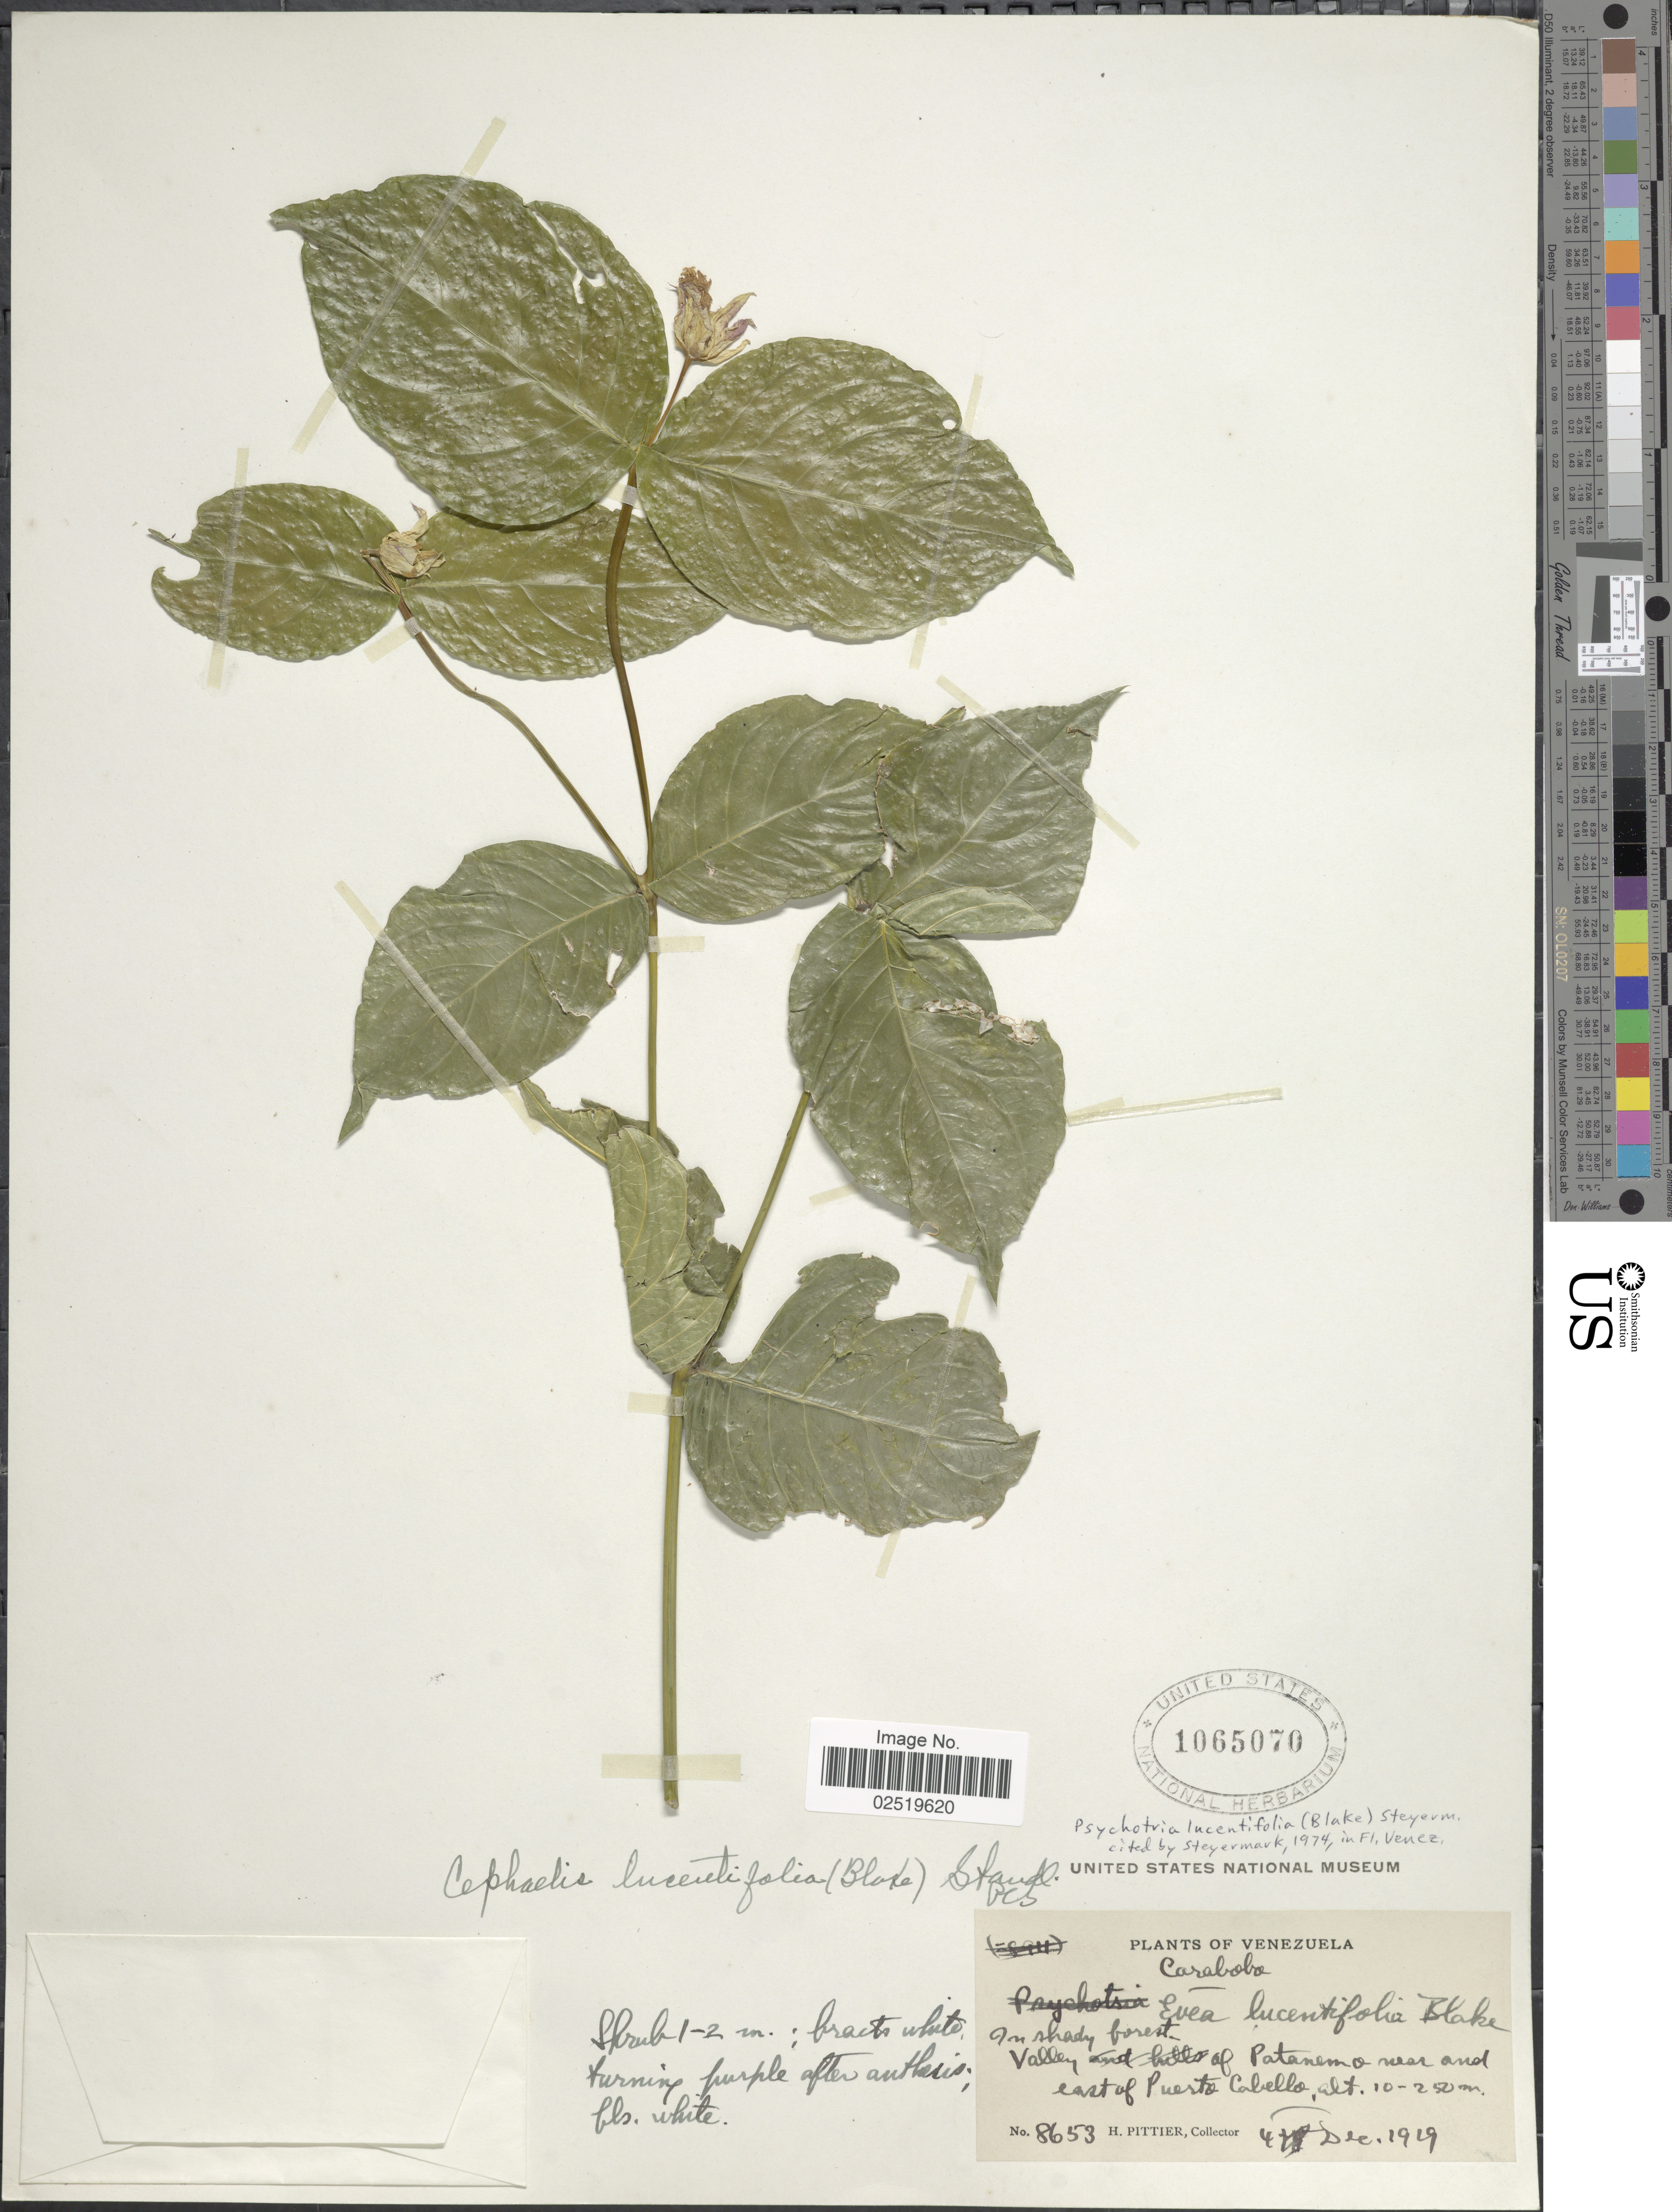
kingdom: Plantae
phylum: Tracheophyta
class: Magnoliopsida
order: Gentianales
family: Rubiaceae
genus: Psychotria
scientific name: Psychotria lucentifolia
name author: (S.F. Blake) Steyerm.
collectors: H. F. Pittier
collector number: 8653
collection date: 1929-12-07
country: Venezuela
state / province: Carabobo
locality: Valley of Patanemo near and east of Puerto Cabello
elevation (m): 10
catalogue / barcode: US 1065070